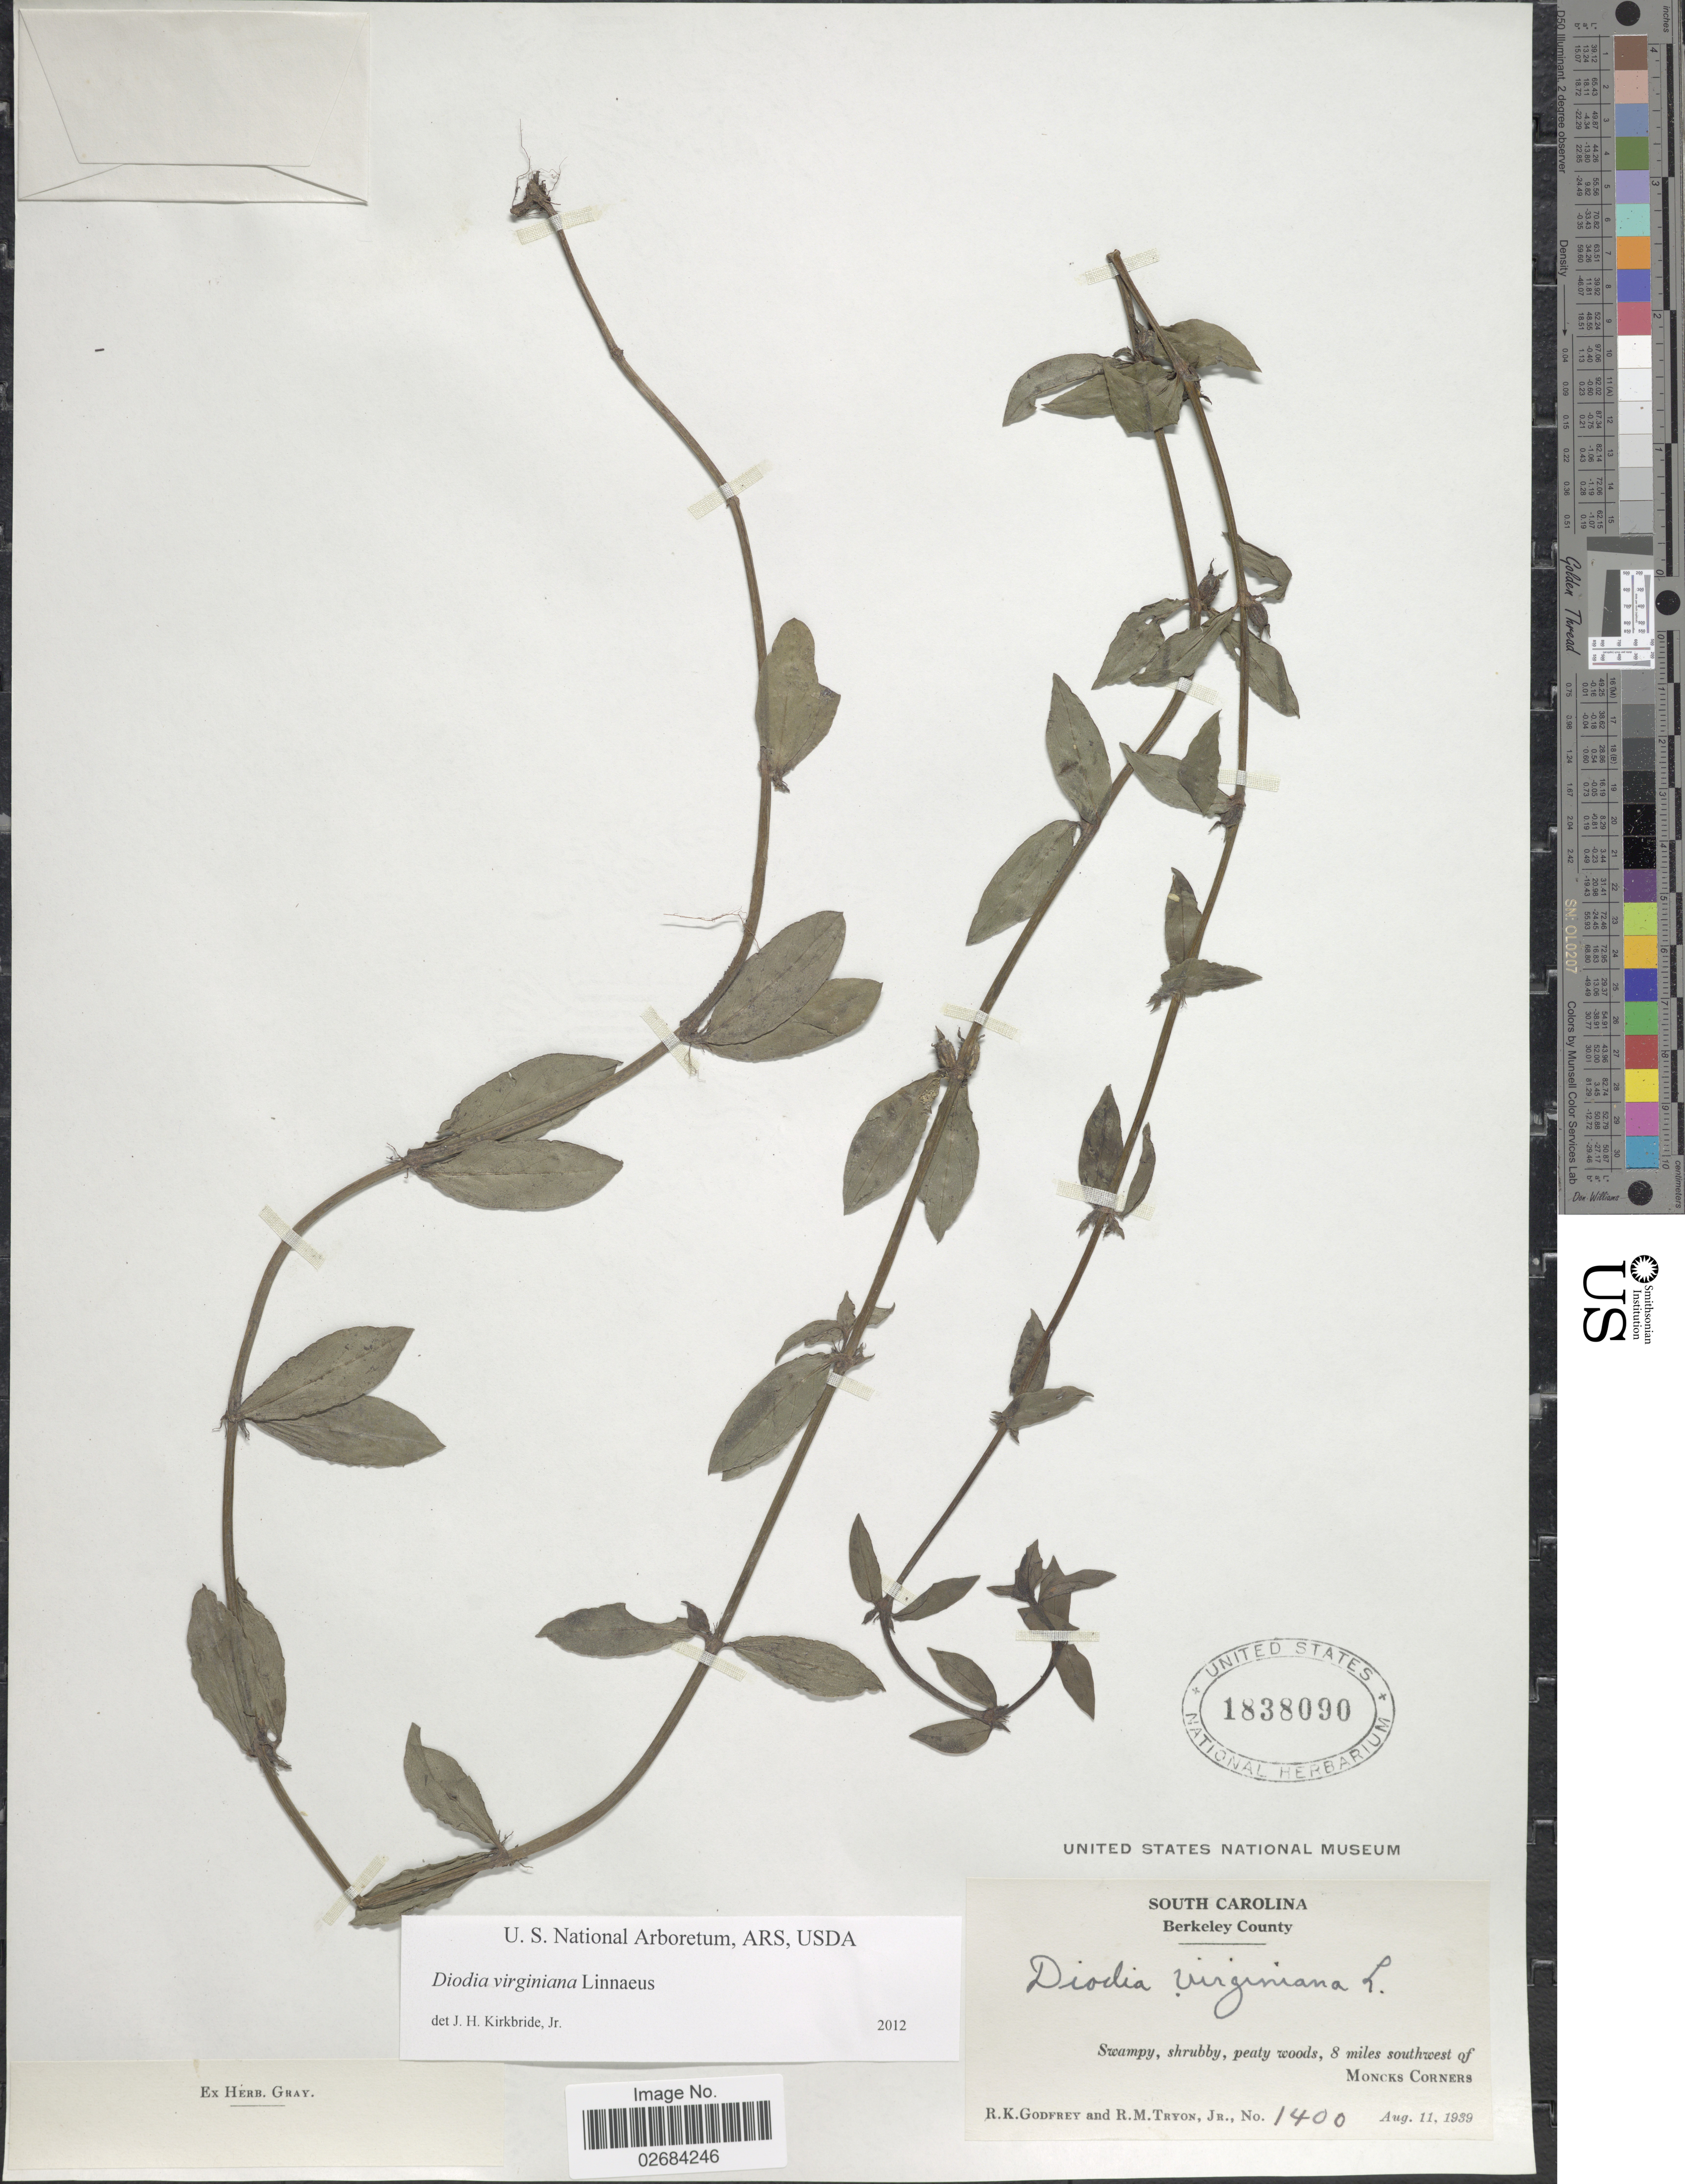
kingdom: Plantae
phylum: Tracheophyta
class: Magnoliopsida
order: Gentianales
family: Rubiaceae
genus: Diodia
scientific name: Diodia virginiana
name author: L.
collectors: R. K. Godfrey & R. M. Tryon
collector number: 1400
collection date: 1939-08-11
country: United States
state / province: South Carolina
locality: Berkeley County. 8 miles southwest of Moncks Corners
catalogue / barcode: US 1838090